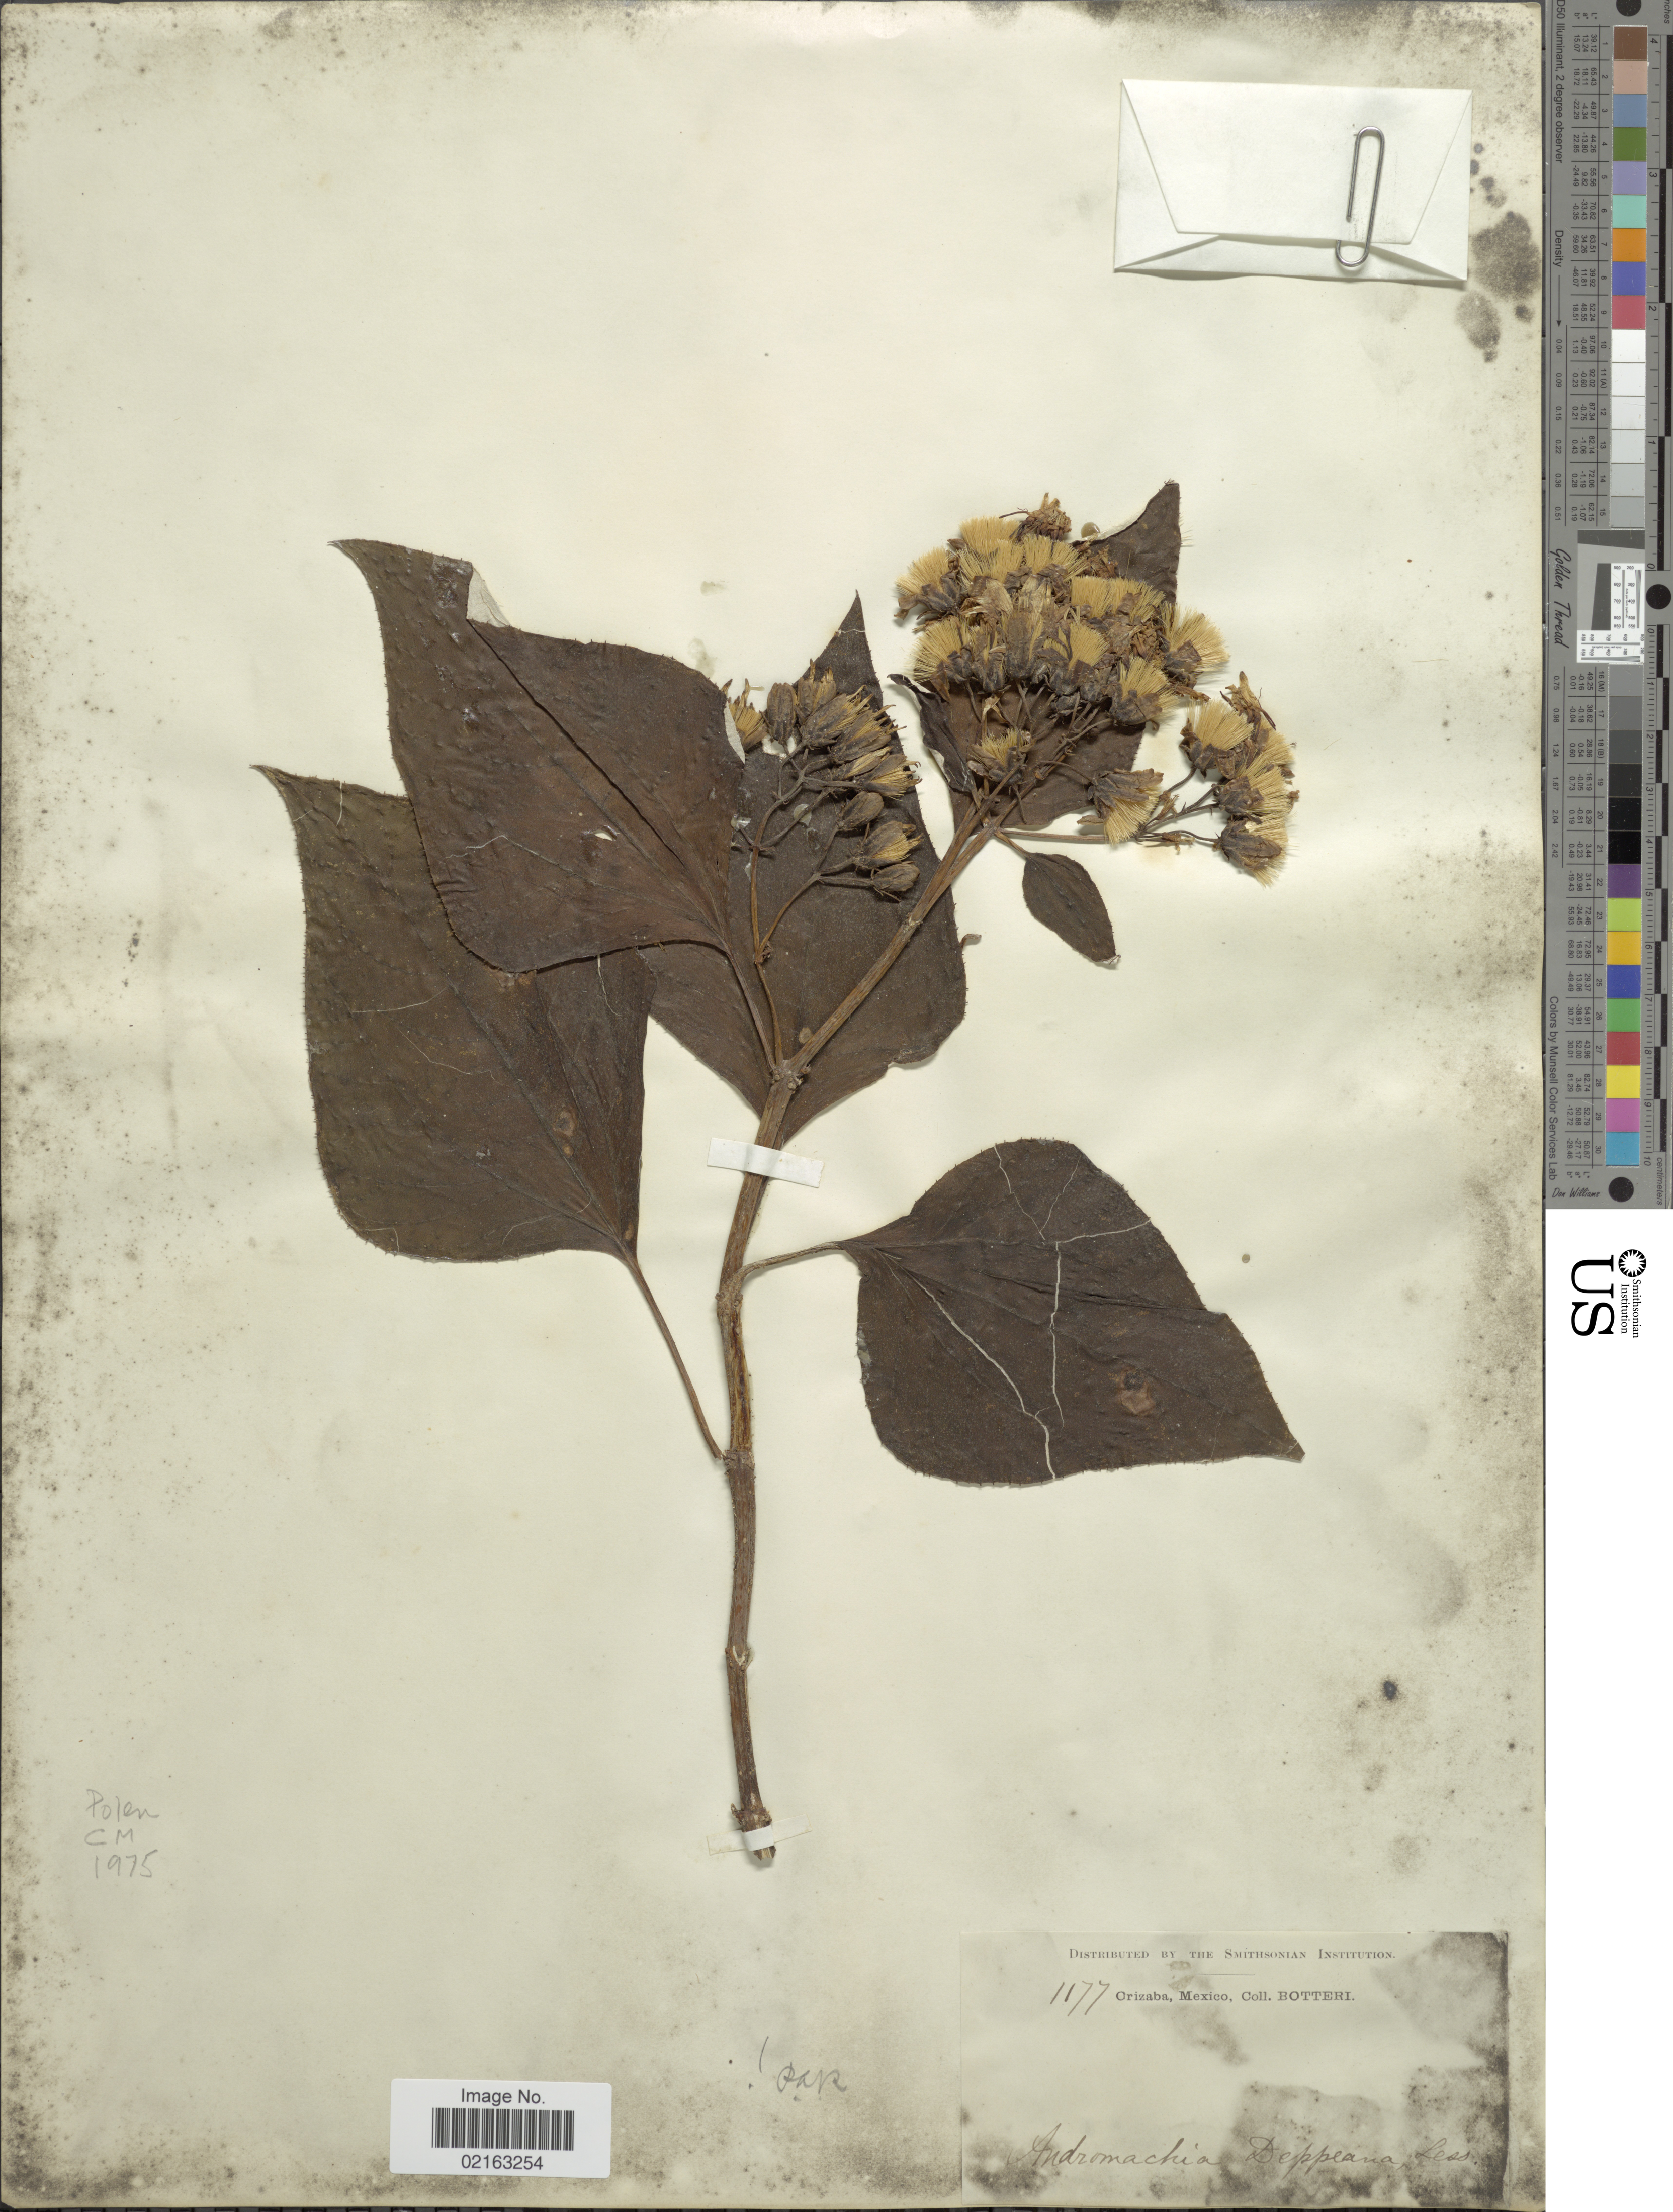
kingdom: Plantae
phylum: Tracheophyta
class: Magnoliopsida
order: Asterales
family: Asteraceae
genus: Sinclairia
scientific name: Sinclairia deppeana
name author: (Less.) Rydb.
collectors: -. Botteri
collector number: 1177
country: Mexico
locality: Orizaba, Mexico